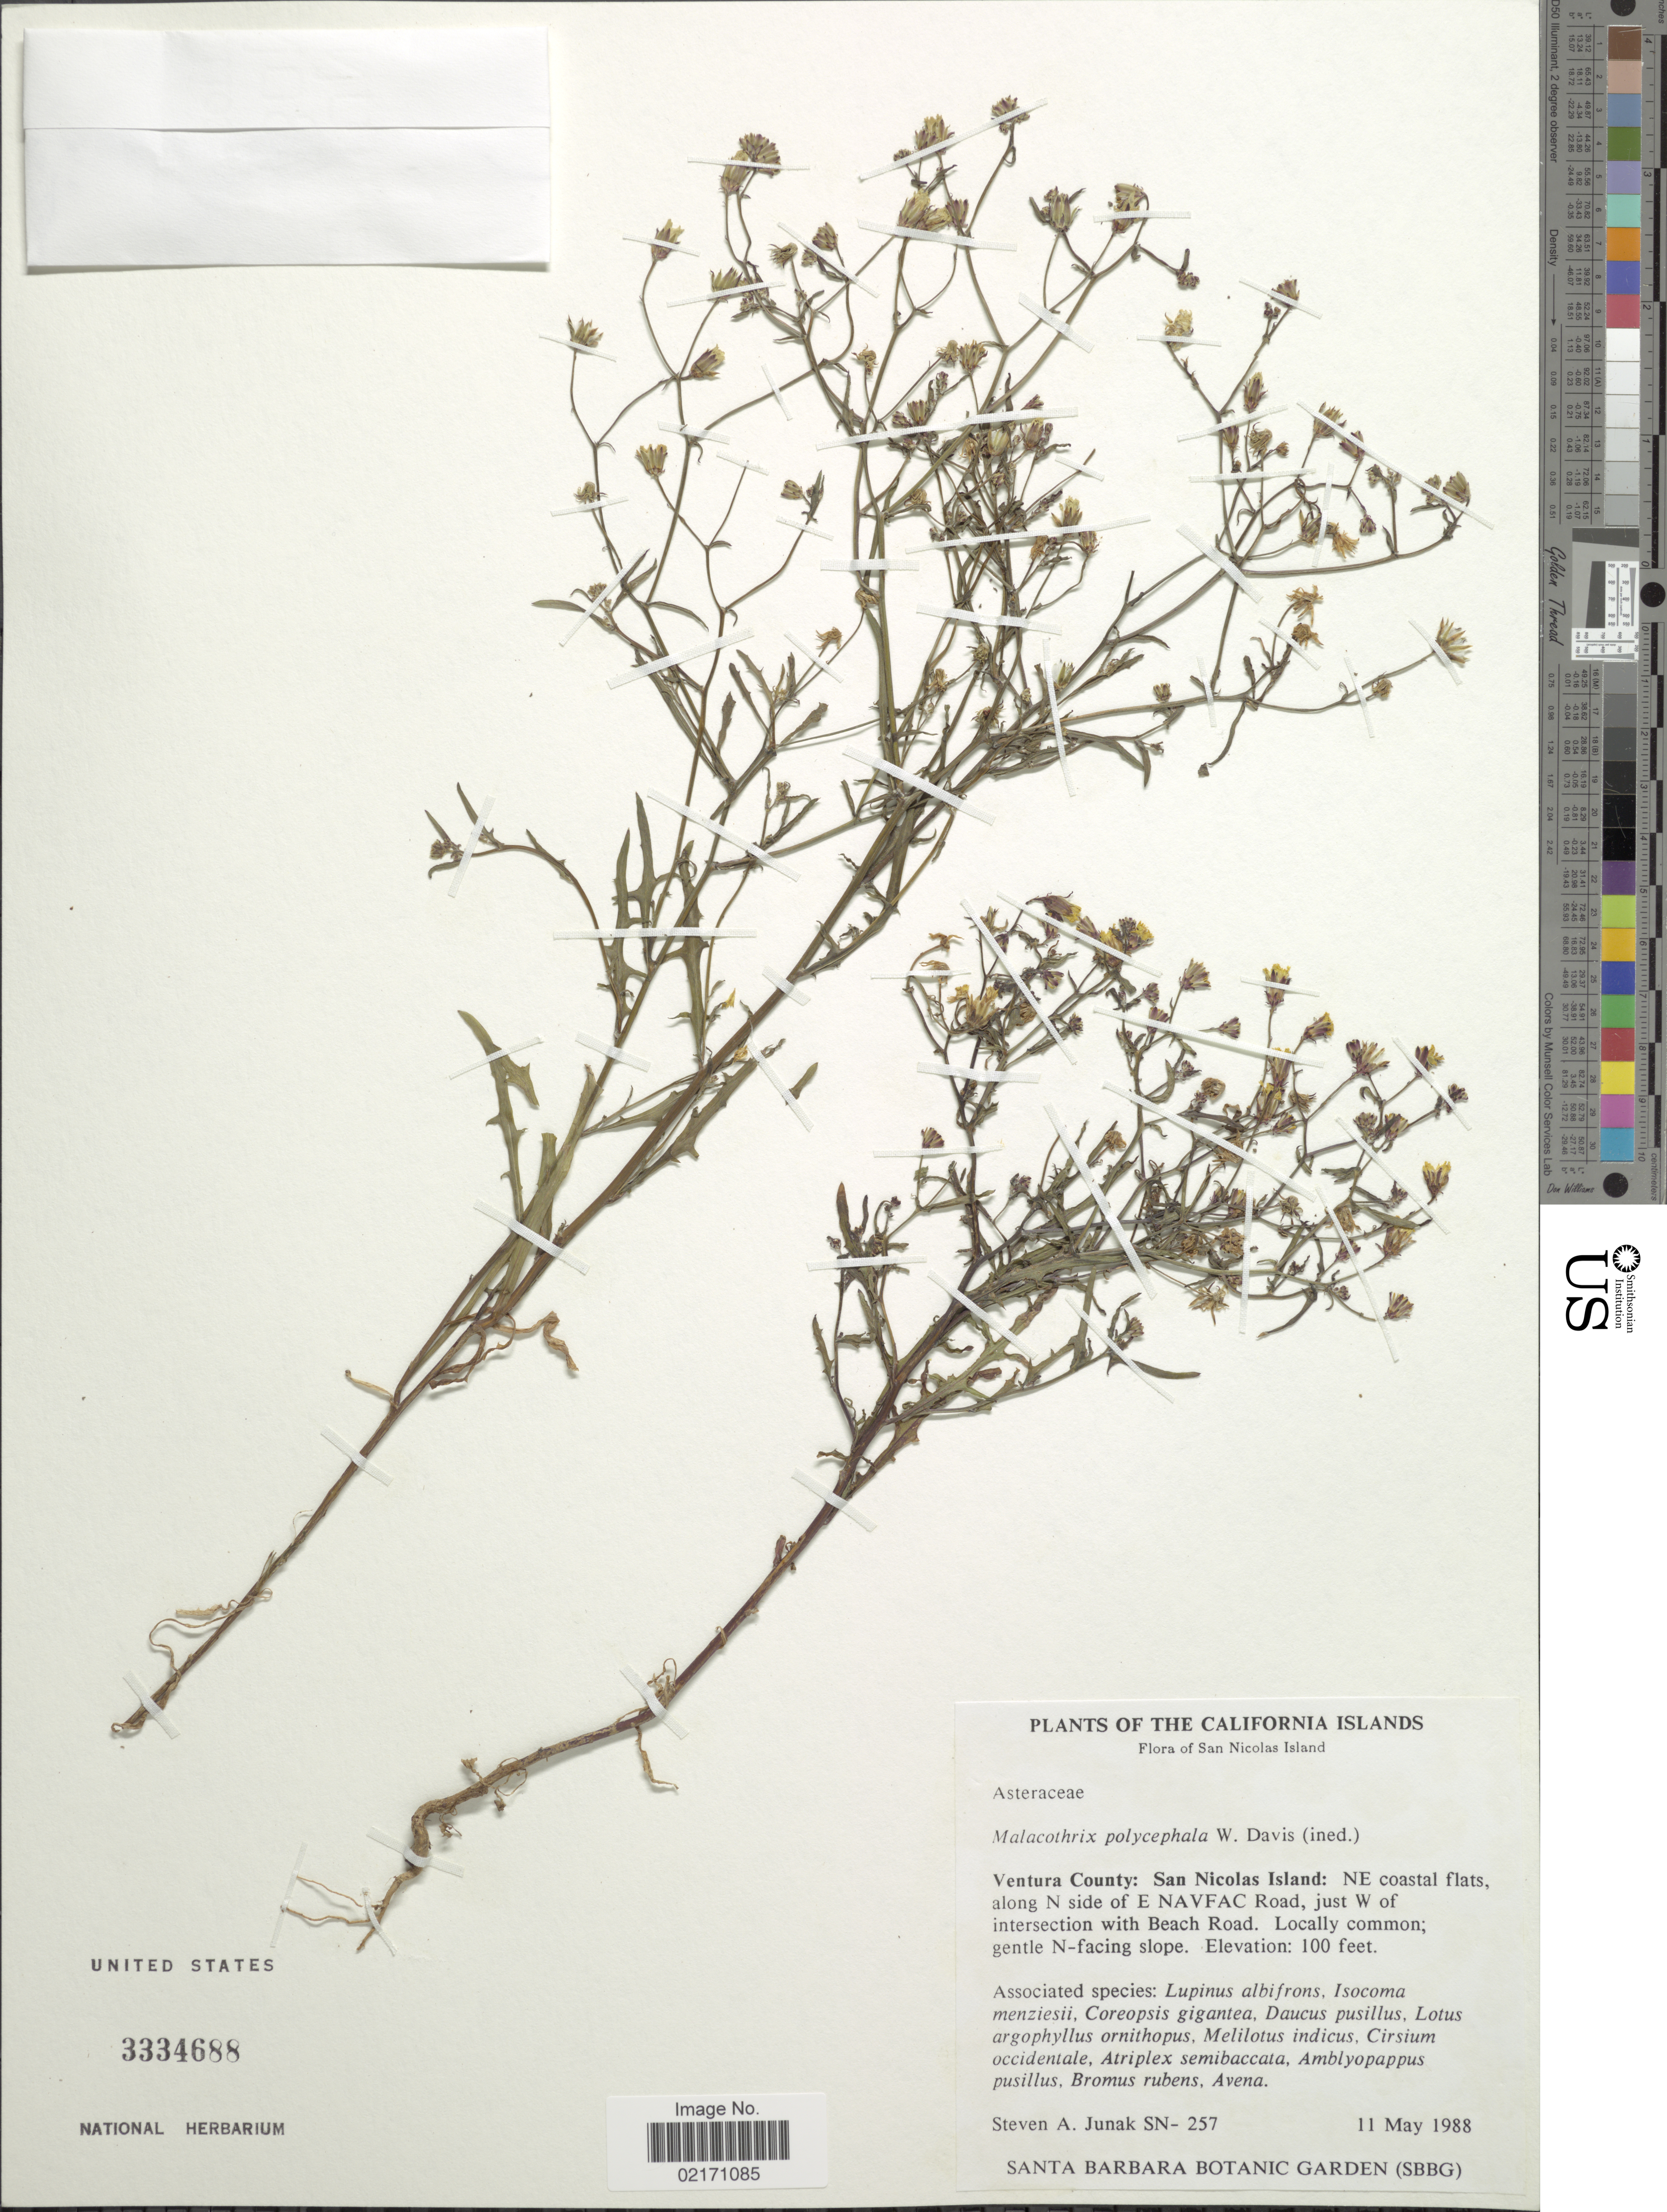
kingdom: Plantae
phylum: Tracheophyta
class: Magnoliopsida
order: Asterales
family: Asteraceae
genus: Malacothrix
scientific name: Malacothrix sp.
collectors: S. Junak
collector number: SN-257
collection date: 1988-05-11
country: United States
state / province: California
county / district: Ventura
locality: California Islands, San Nicolas Island, Ventura County, NE coastal flats, along N side of E Navfac Road, just W of intersection with Beach Road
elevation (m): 30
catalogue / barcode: US 3334688